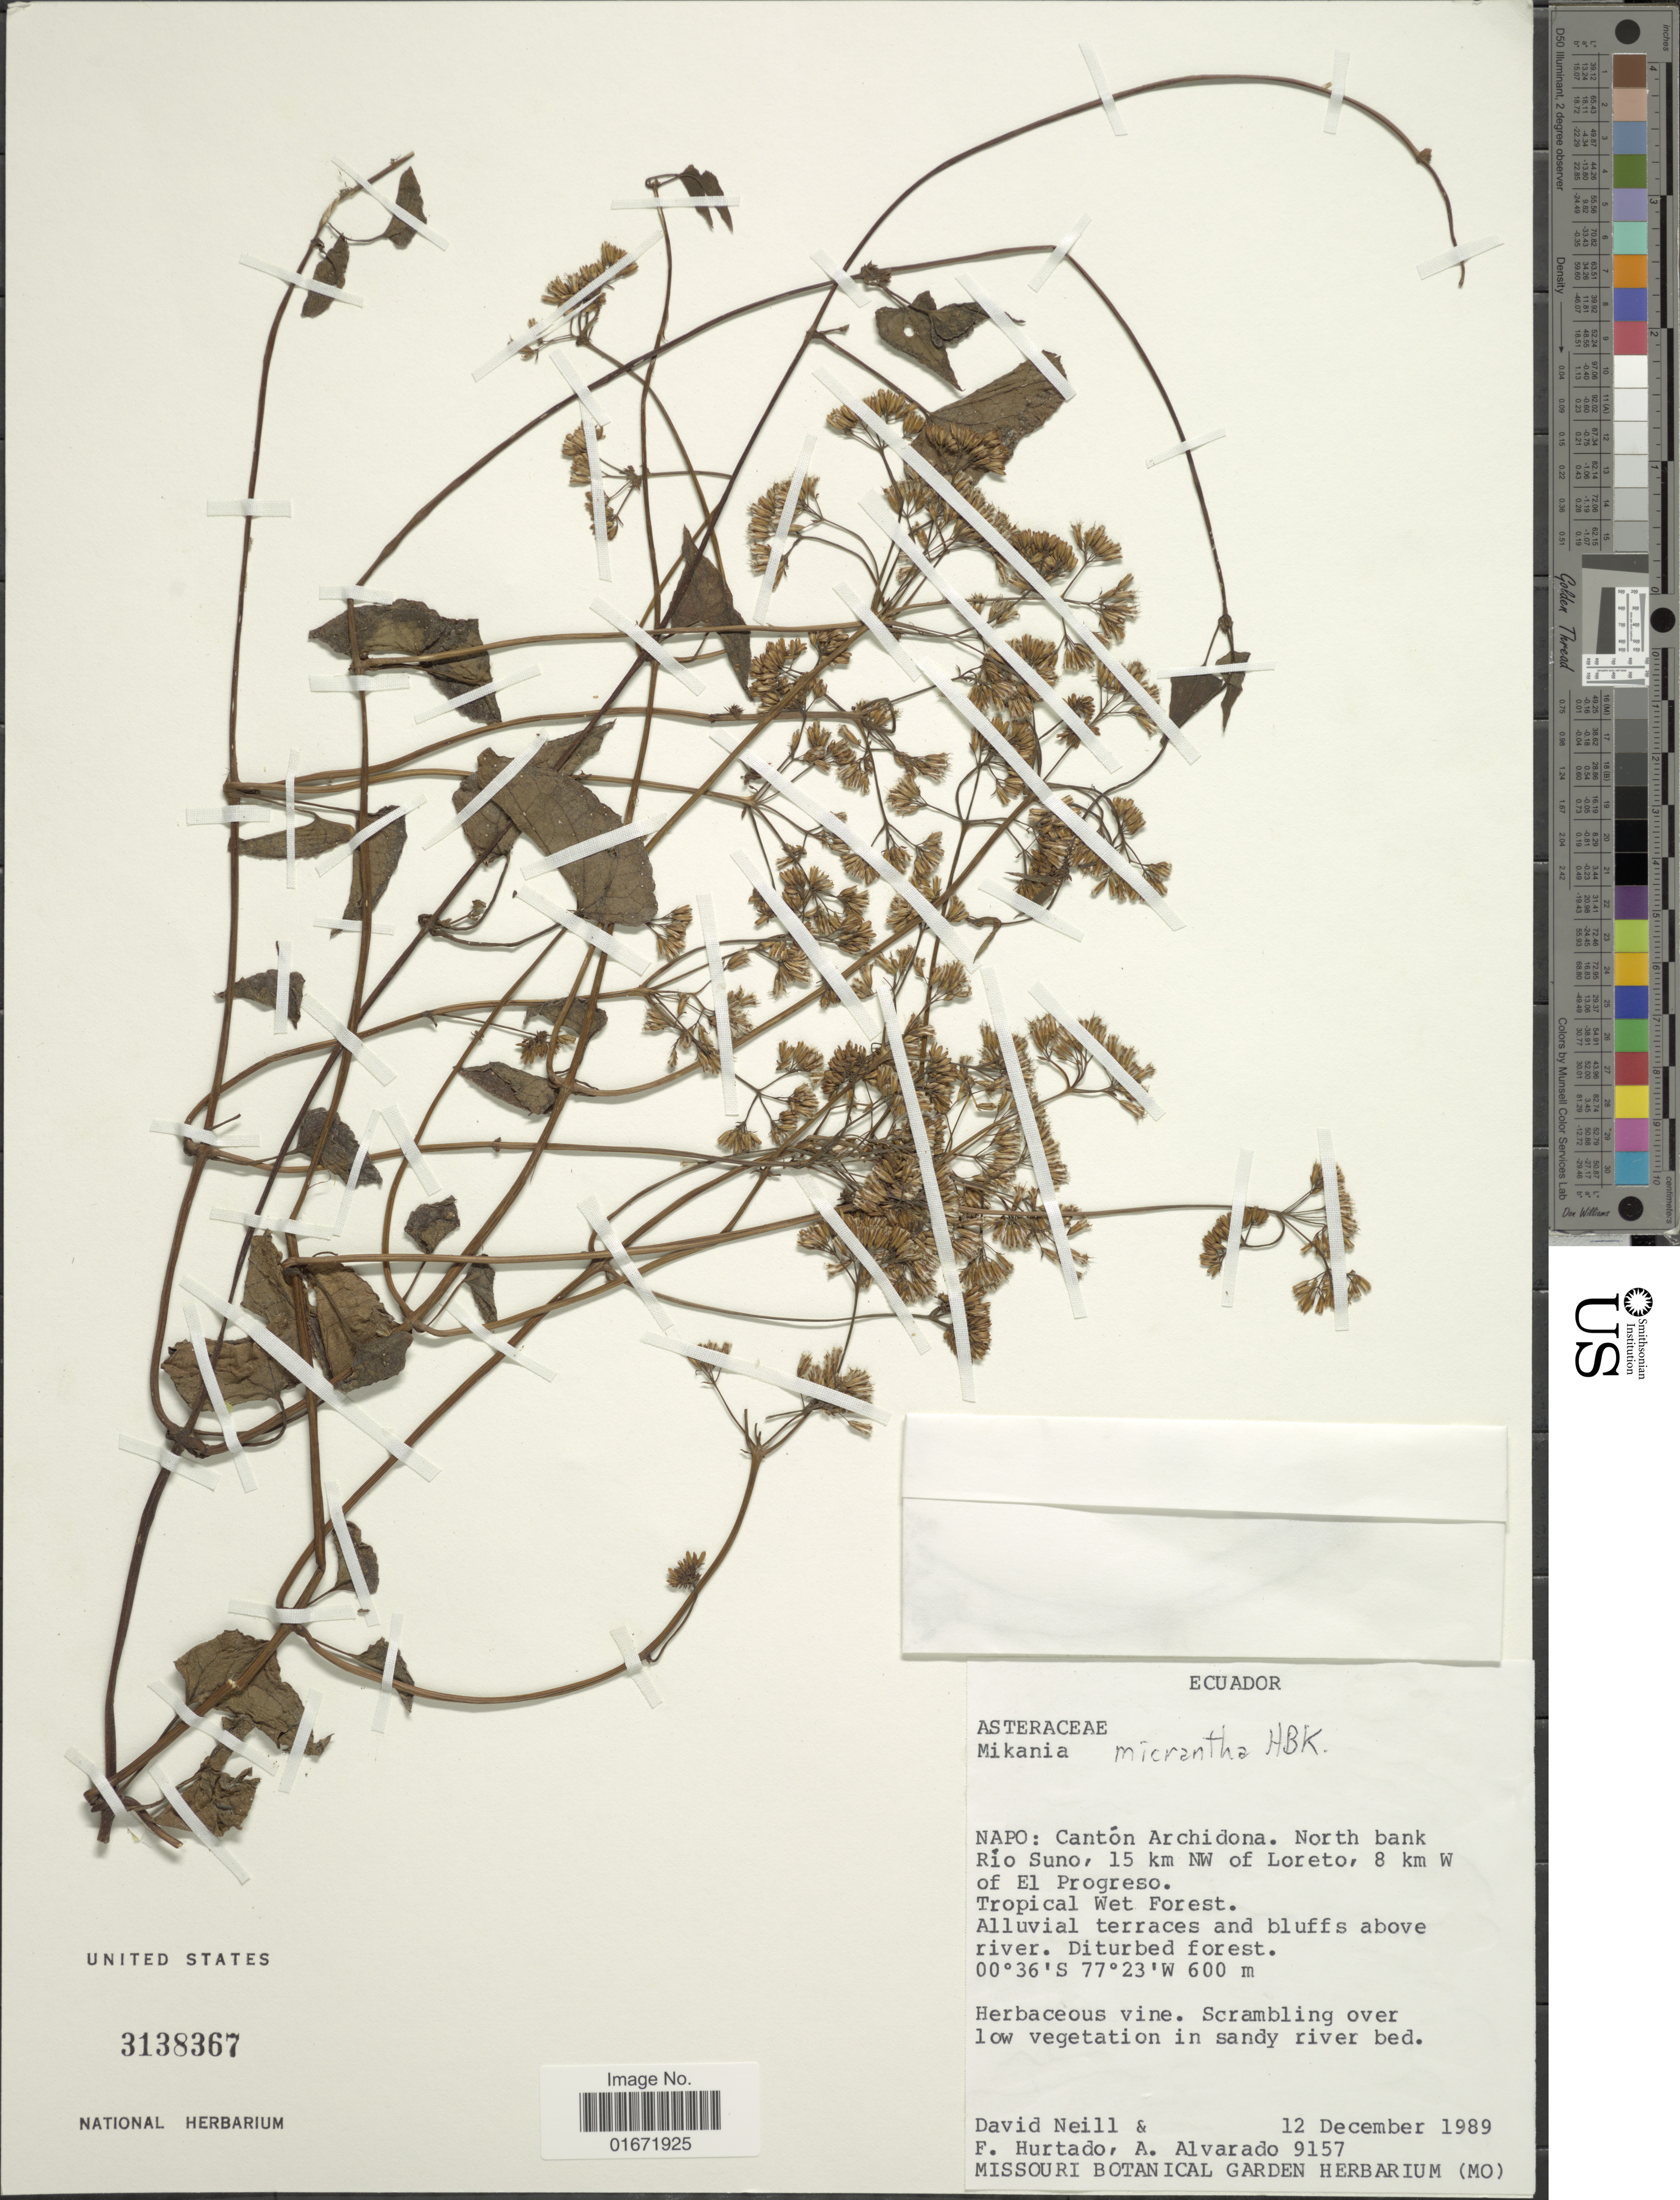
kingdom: Plantae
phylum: Tracheophyta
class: Magnoliopsida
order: Asterales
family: Asteraceae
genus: Mikania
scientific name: Mikania micrantha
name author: Kunth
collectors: D. A. Neill, F. Hurtado & A. Alvarado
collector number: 9157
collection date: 1989-12-12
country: Ecuador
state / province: Napo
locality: Napo: Cantón Archidona. North bank Río Suno, 15 km NW of Loreto, 8 km W of El Progreso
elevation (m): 600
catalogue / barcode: US 3138367